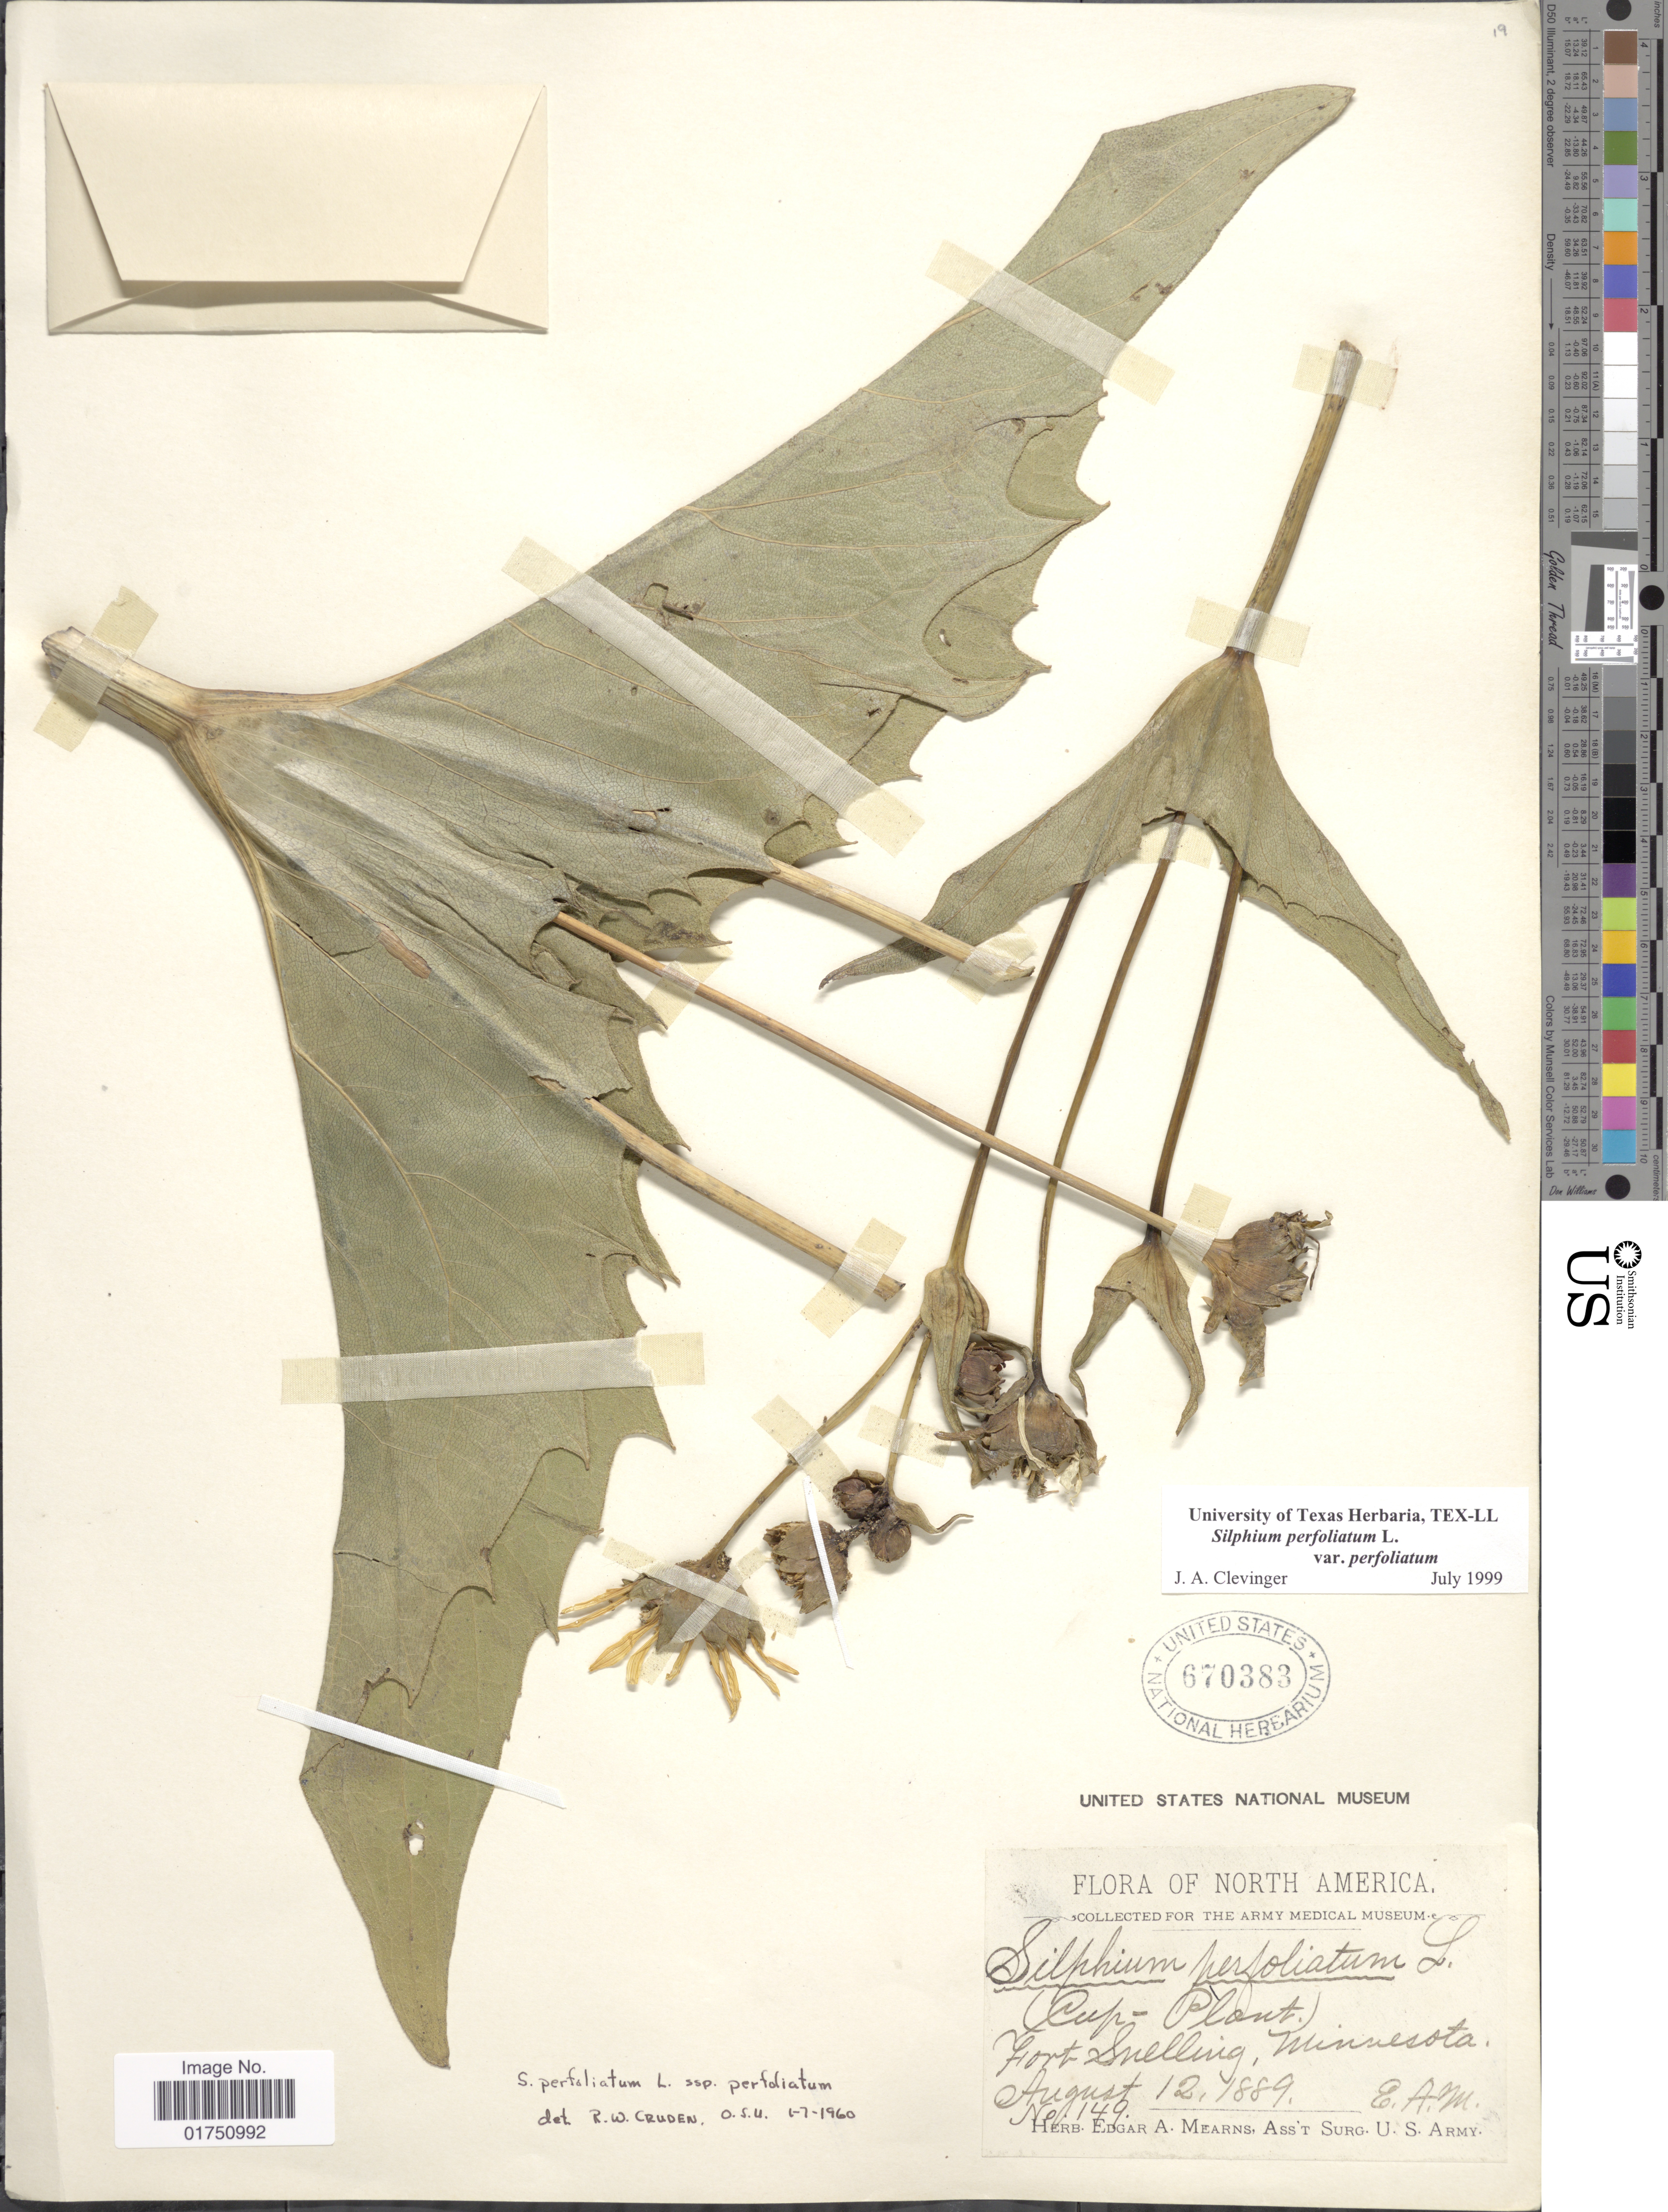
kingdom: Plantae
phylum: Tracheophyta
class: Magnoliopsida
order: Asterales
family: Asteraceae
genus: Silphium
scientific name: Silphium perfoliatum var. perfoliatum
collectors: E. A. Mearns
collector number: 149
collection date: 1889-08-12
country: United States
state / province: Minnesota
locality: Fort Snelling, Minnesota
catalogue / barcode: US 670383